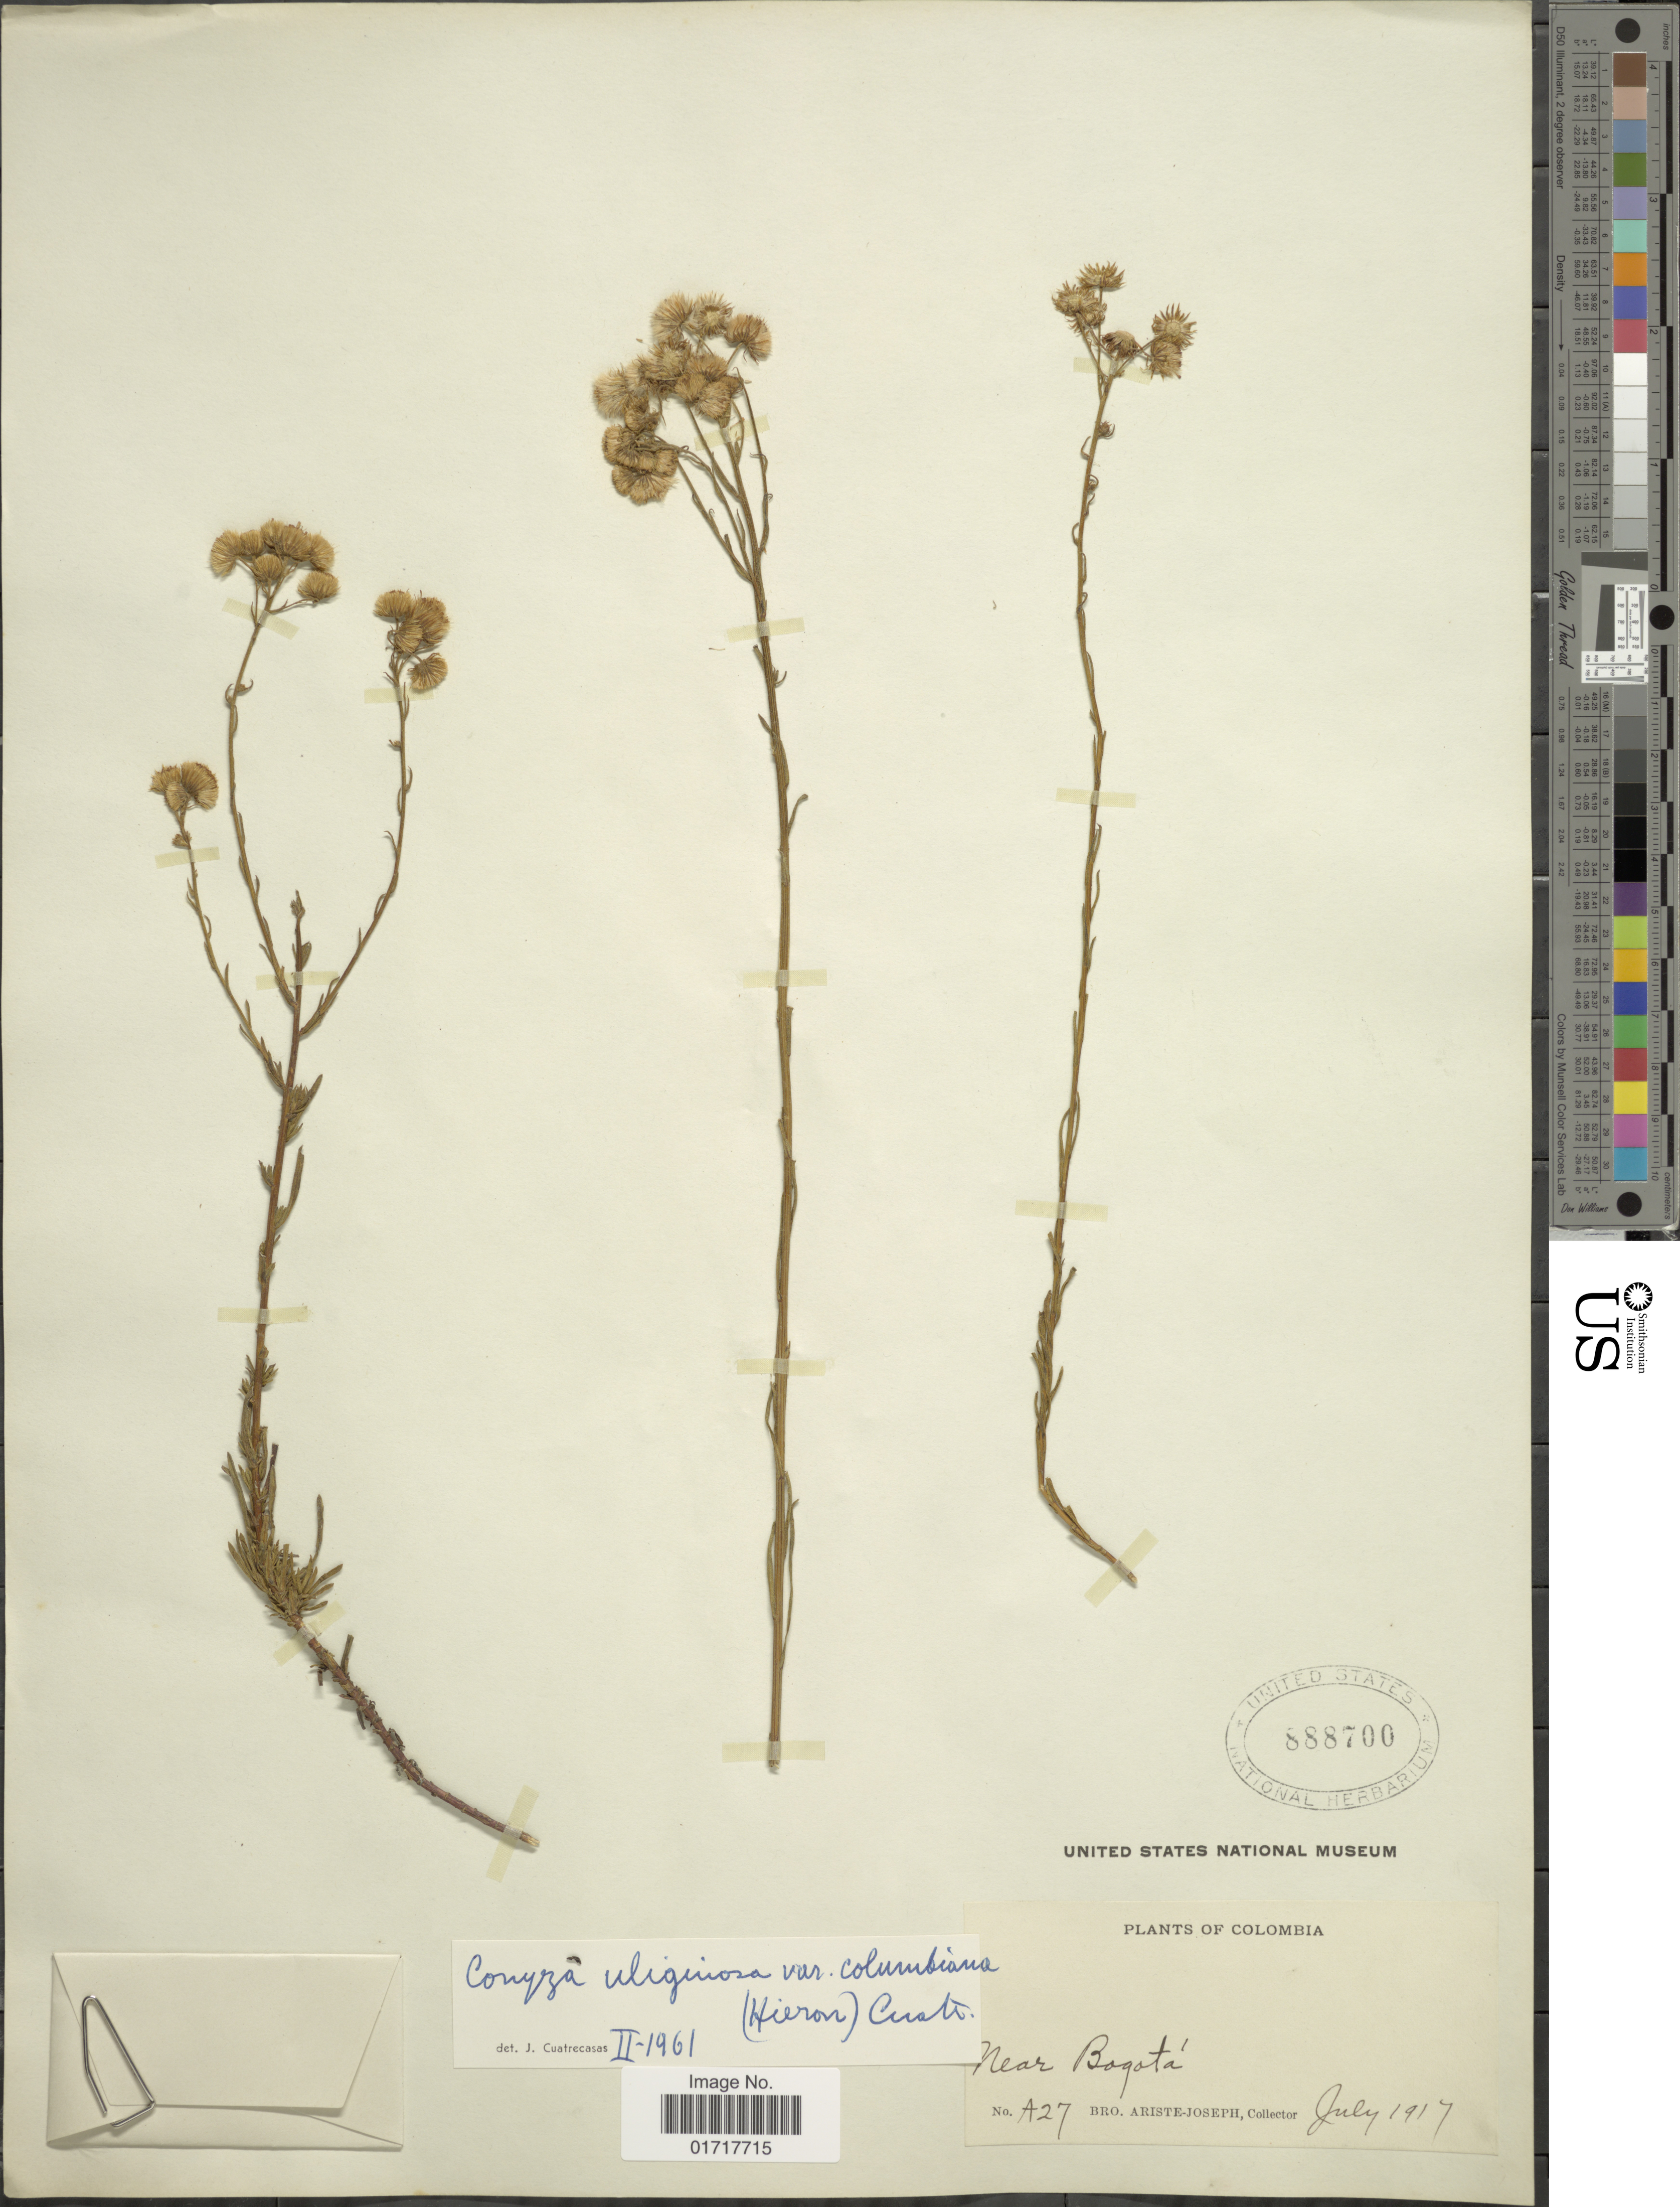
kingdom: Plantae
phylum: Tracheophyta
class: Magnoliopsida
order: Asterales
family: Asteraceae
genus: Conyza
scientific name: Conyza uliginosa var. colimbiana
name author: (Hieron.) Cuatrec.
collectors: Bro. Ariste-Joseph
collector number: A27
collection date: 1917-07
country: Colombia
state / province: Bogota D.C.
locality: Near Bogota.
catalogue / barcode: US 8887000